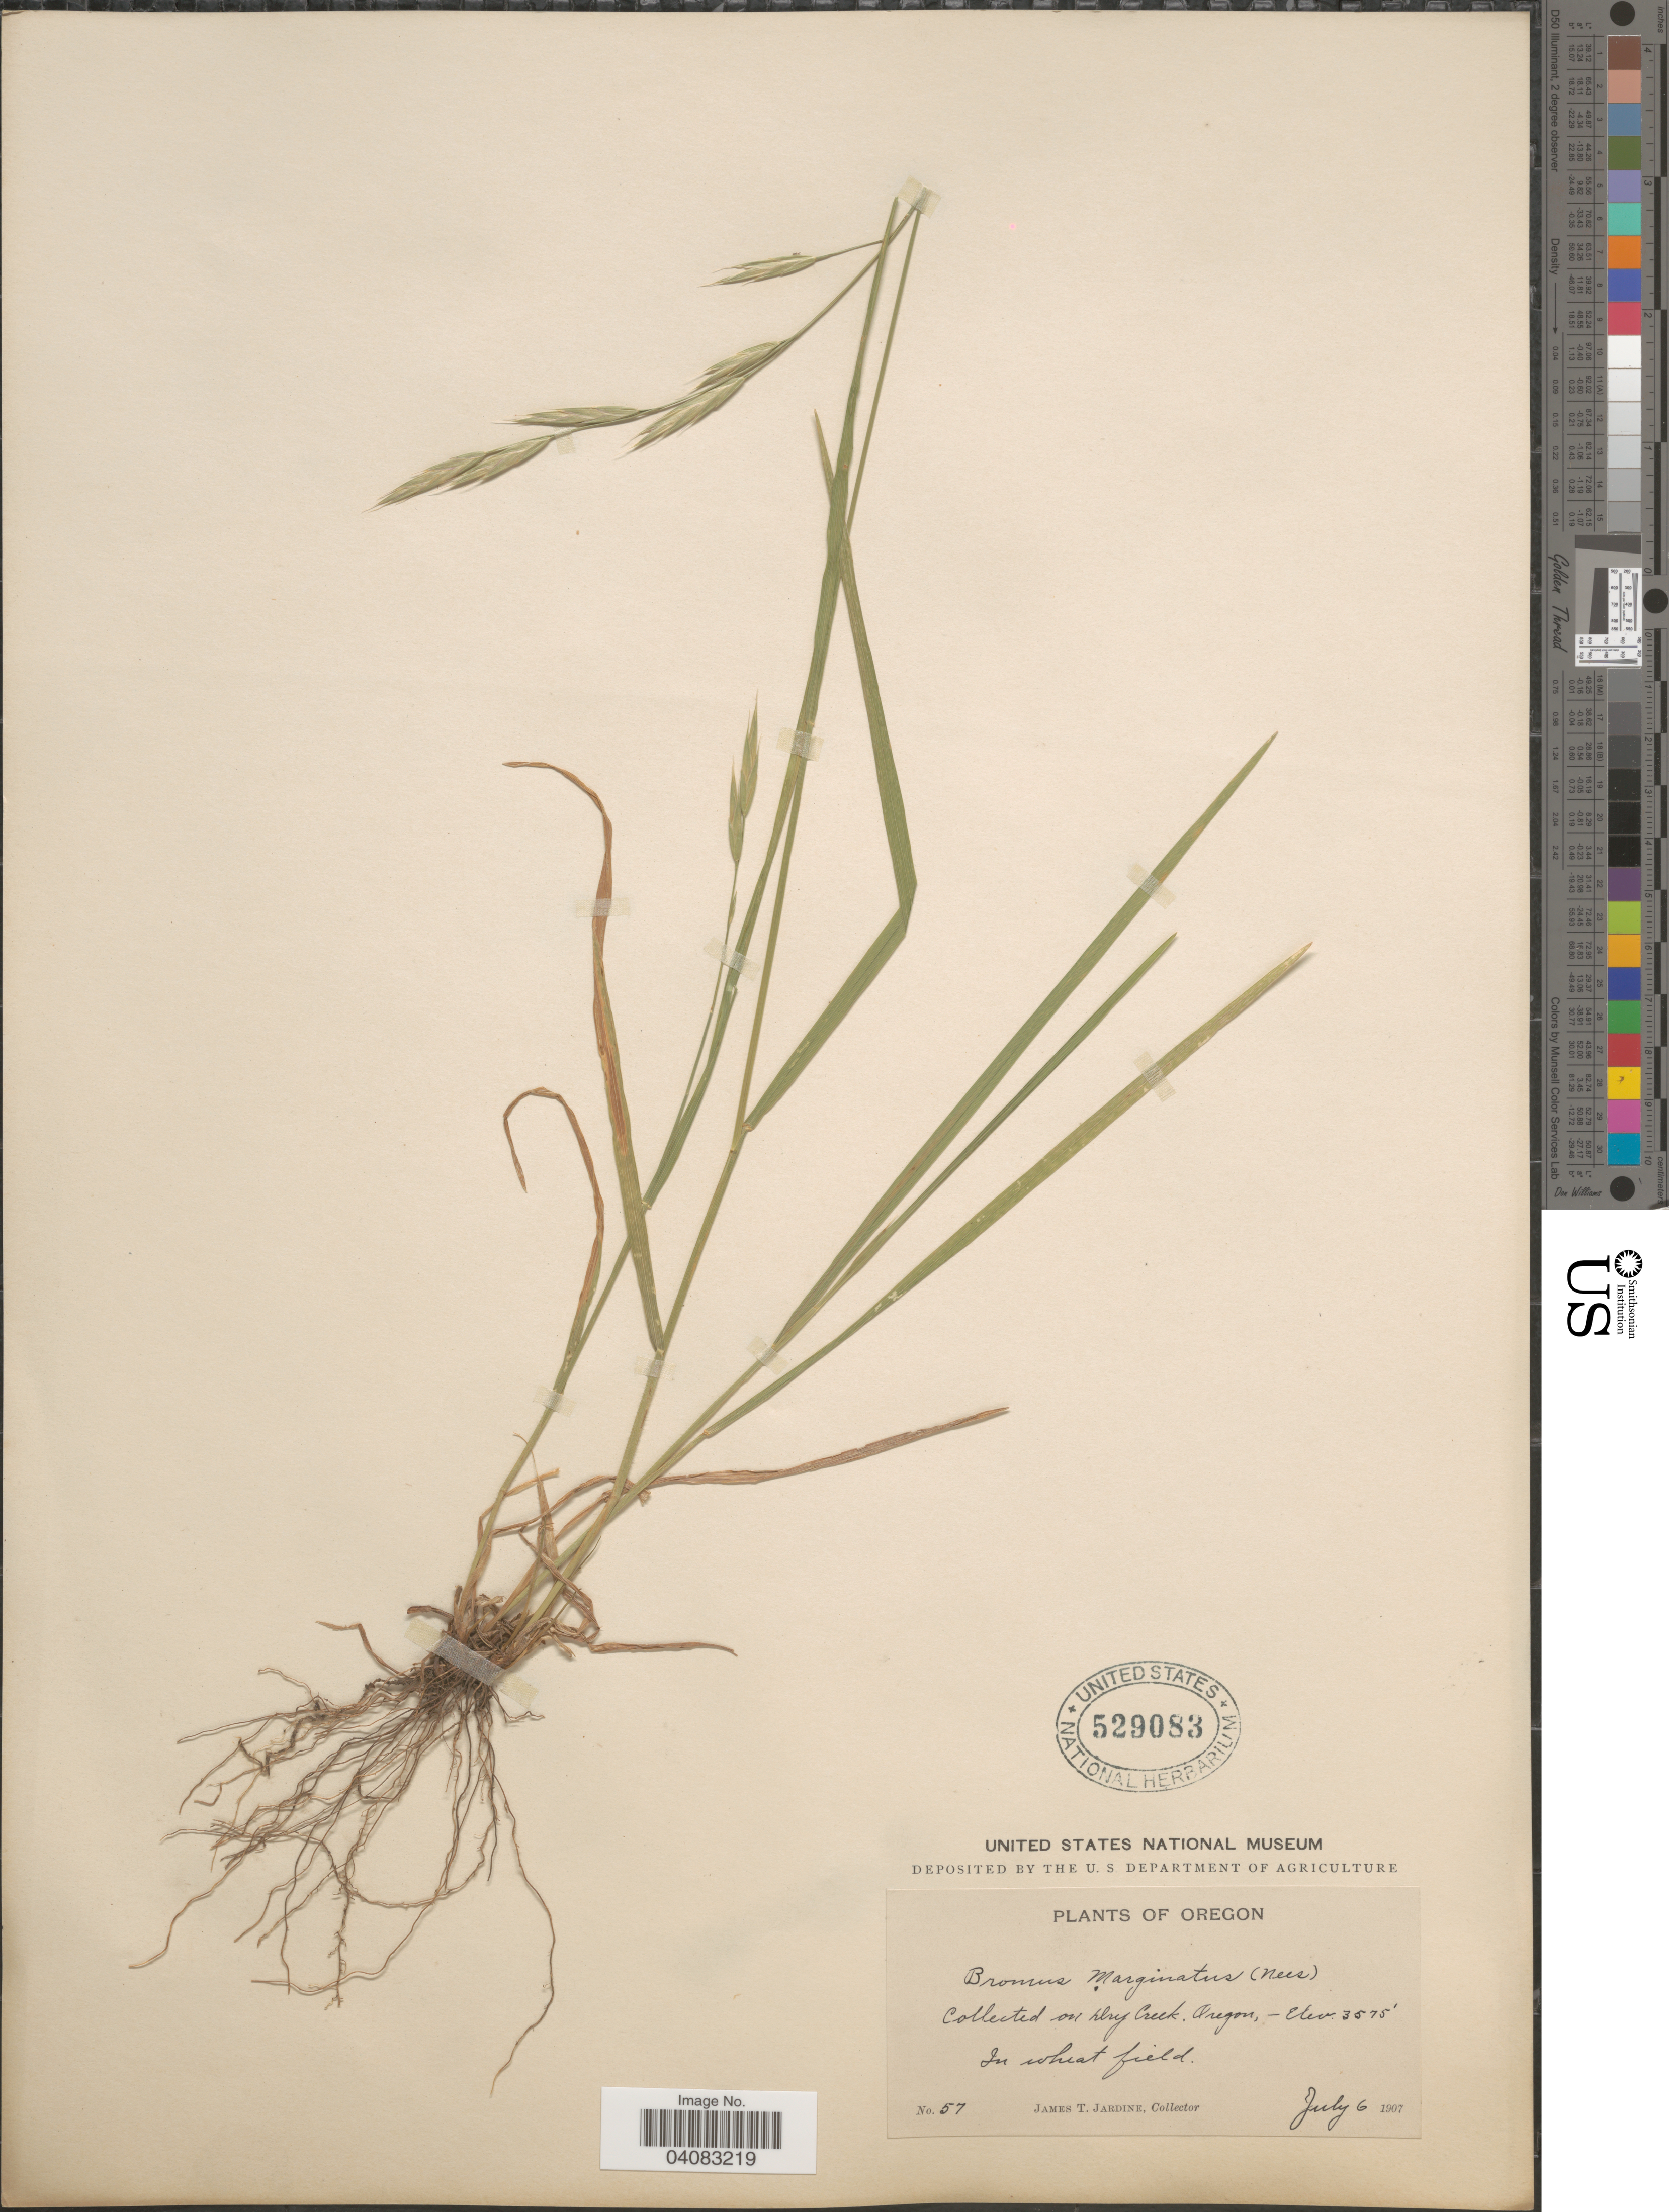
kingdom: Plantae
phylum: Tracheophyta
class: Liliopsida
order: Poales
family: Poaceae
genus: Bromus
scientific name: Bromus marginatus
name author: Nees ex Steud.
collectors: J. T. Jardine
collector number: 57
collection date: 1907-07-06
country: United States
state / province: Oregon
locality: On Dry Creek. In wheat field.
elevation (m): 1090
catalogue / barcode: US 529083